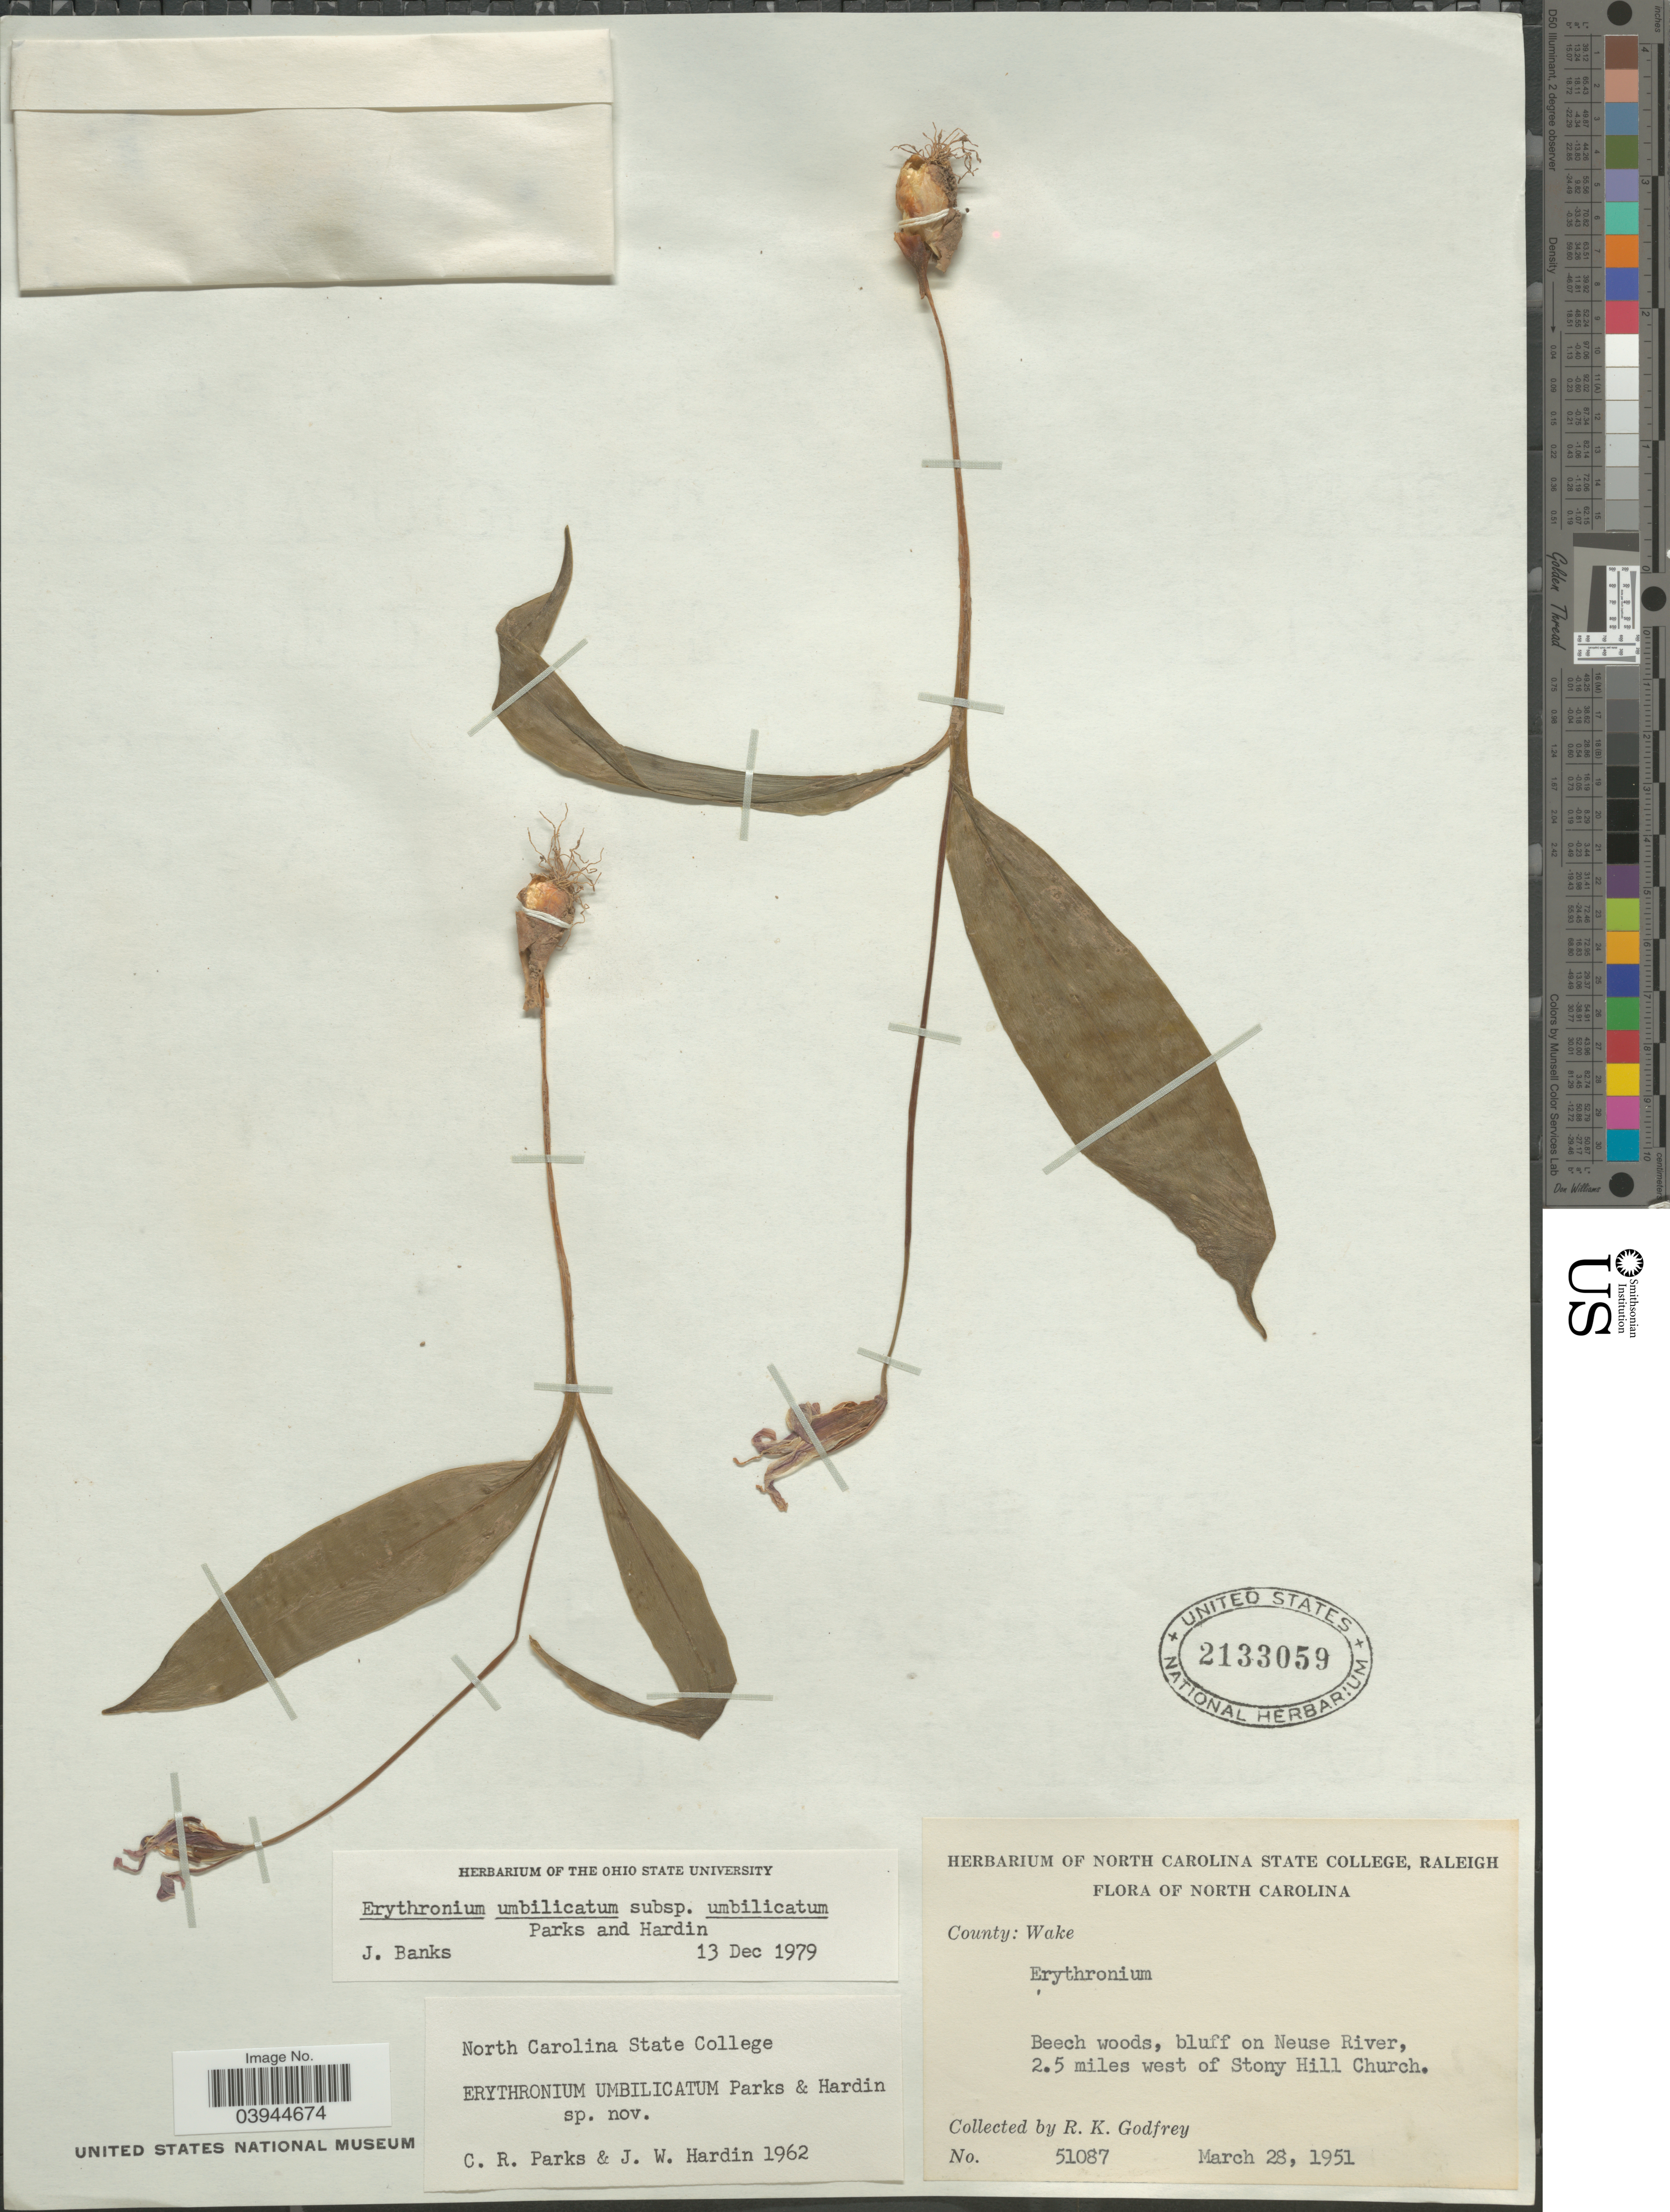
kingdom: Plantae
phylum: Tracheophyta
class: Liliopsida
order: Liliales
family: Liliaceae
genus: Erythronium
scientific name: Erythronium umbilicatum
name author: C.R. Parks & Hardin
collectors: R. K. Godfrey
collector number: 51087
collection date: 1951-03-28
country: United States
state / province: North Carolina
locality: County: Wake. Beech woods, bluff on Neuse River, 2.5 miles west of Stony Hill Church.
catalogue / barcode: US 2133059